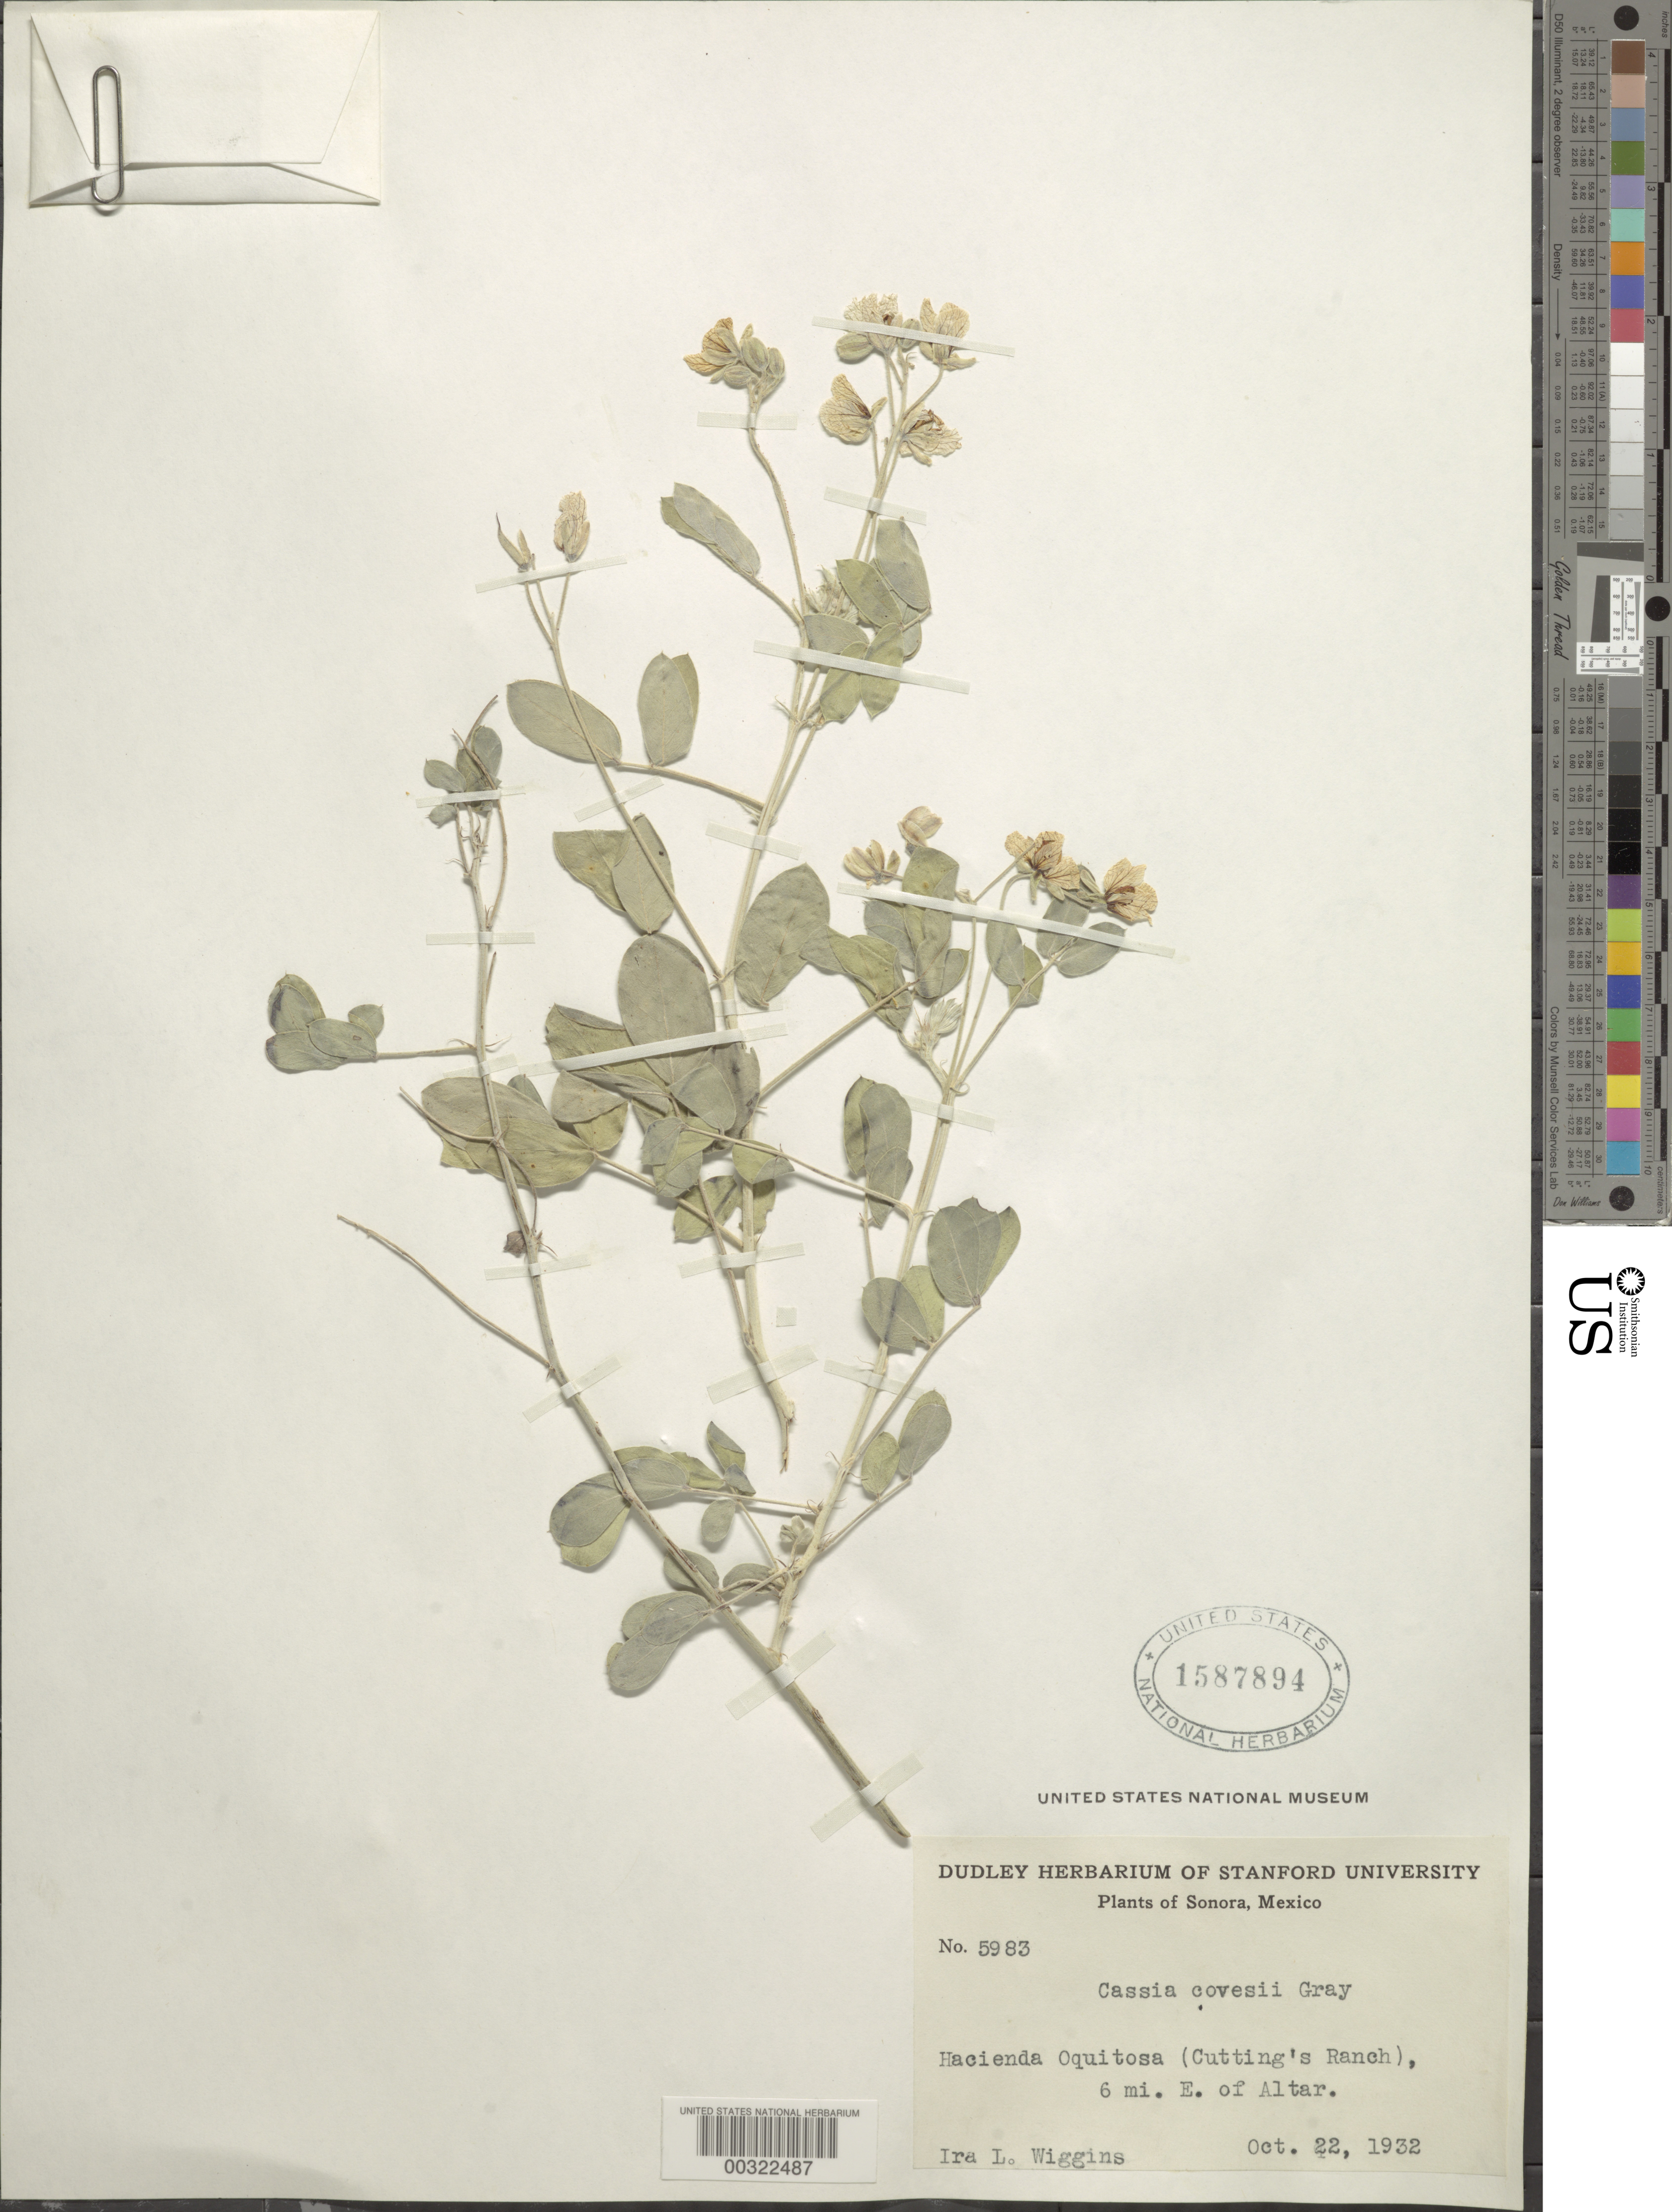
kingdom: Plantae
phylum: Tracheophyta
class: Magnoliopsida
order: Fabales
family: Fabaceae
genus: Senna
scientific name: Senna covesii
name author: (A. Gray) H.S. Irwin & Barneby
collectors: I. L. Wiggins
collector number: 5983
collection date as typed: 22 Oct 1932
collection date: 1932-10-22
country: Mexico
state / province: Sonora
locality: Hacienda Oquitosa (Cutting's Ranch), 6 mi E of Altar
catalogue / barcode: US 1587894